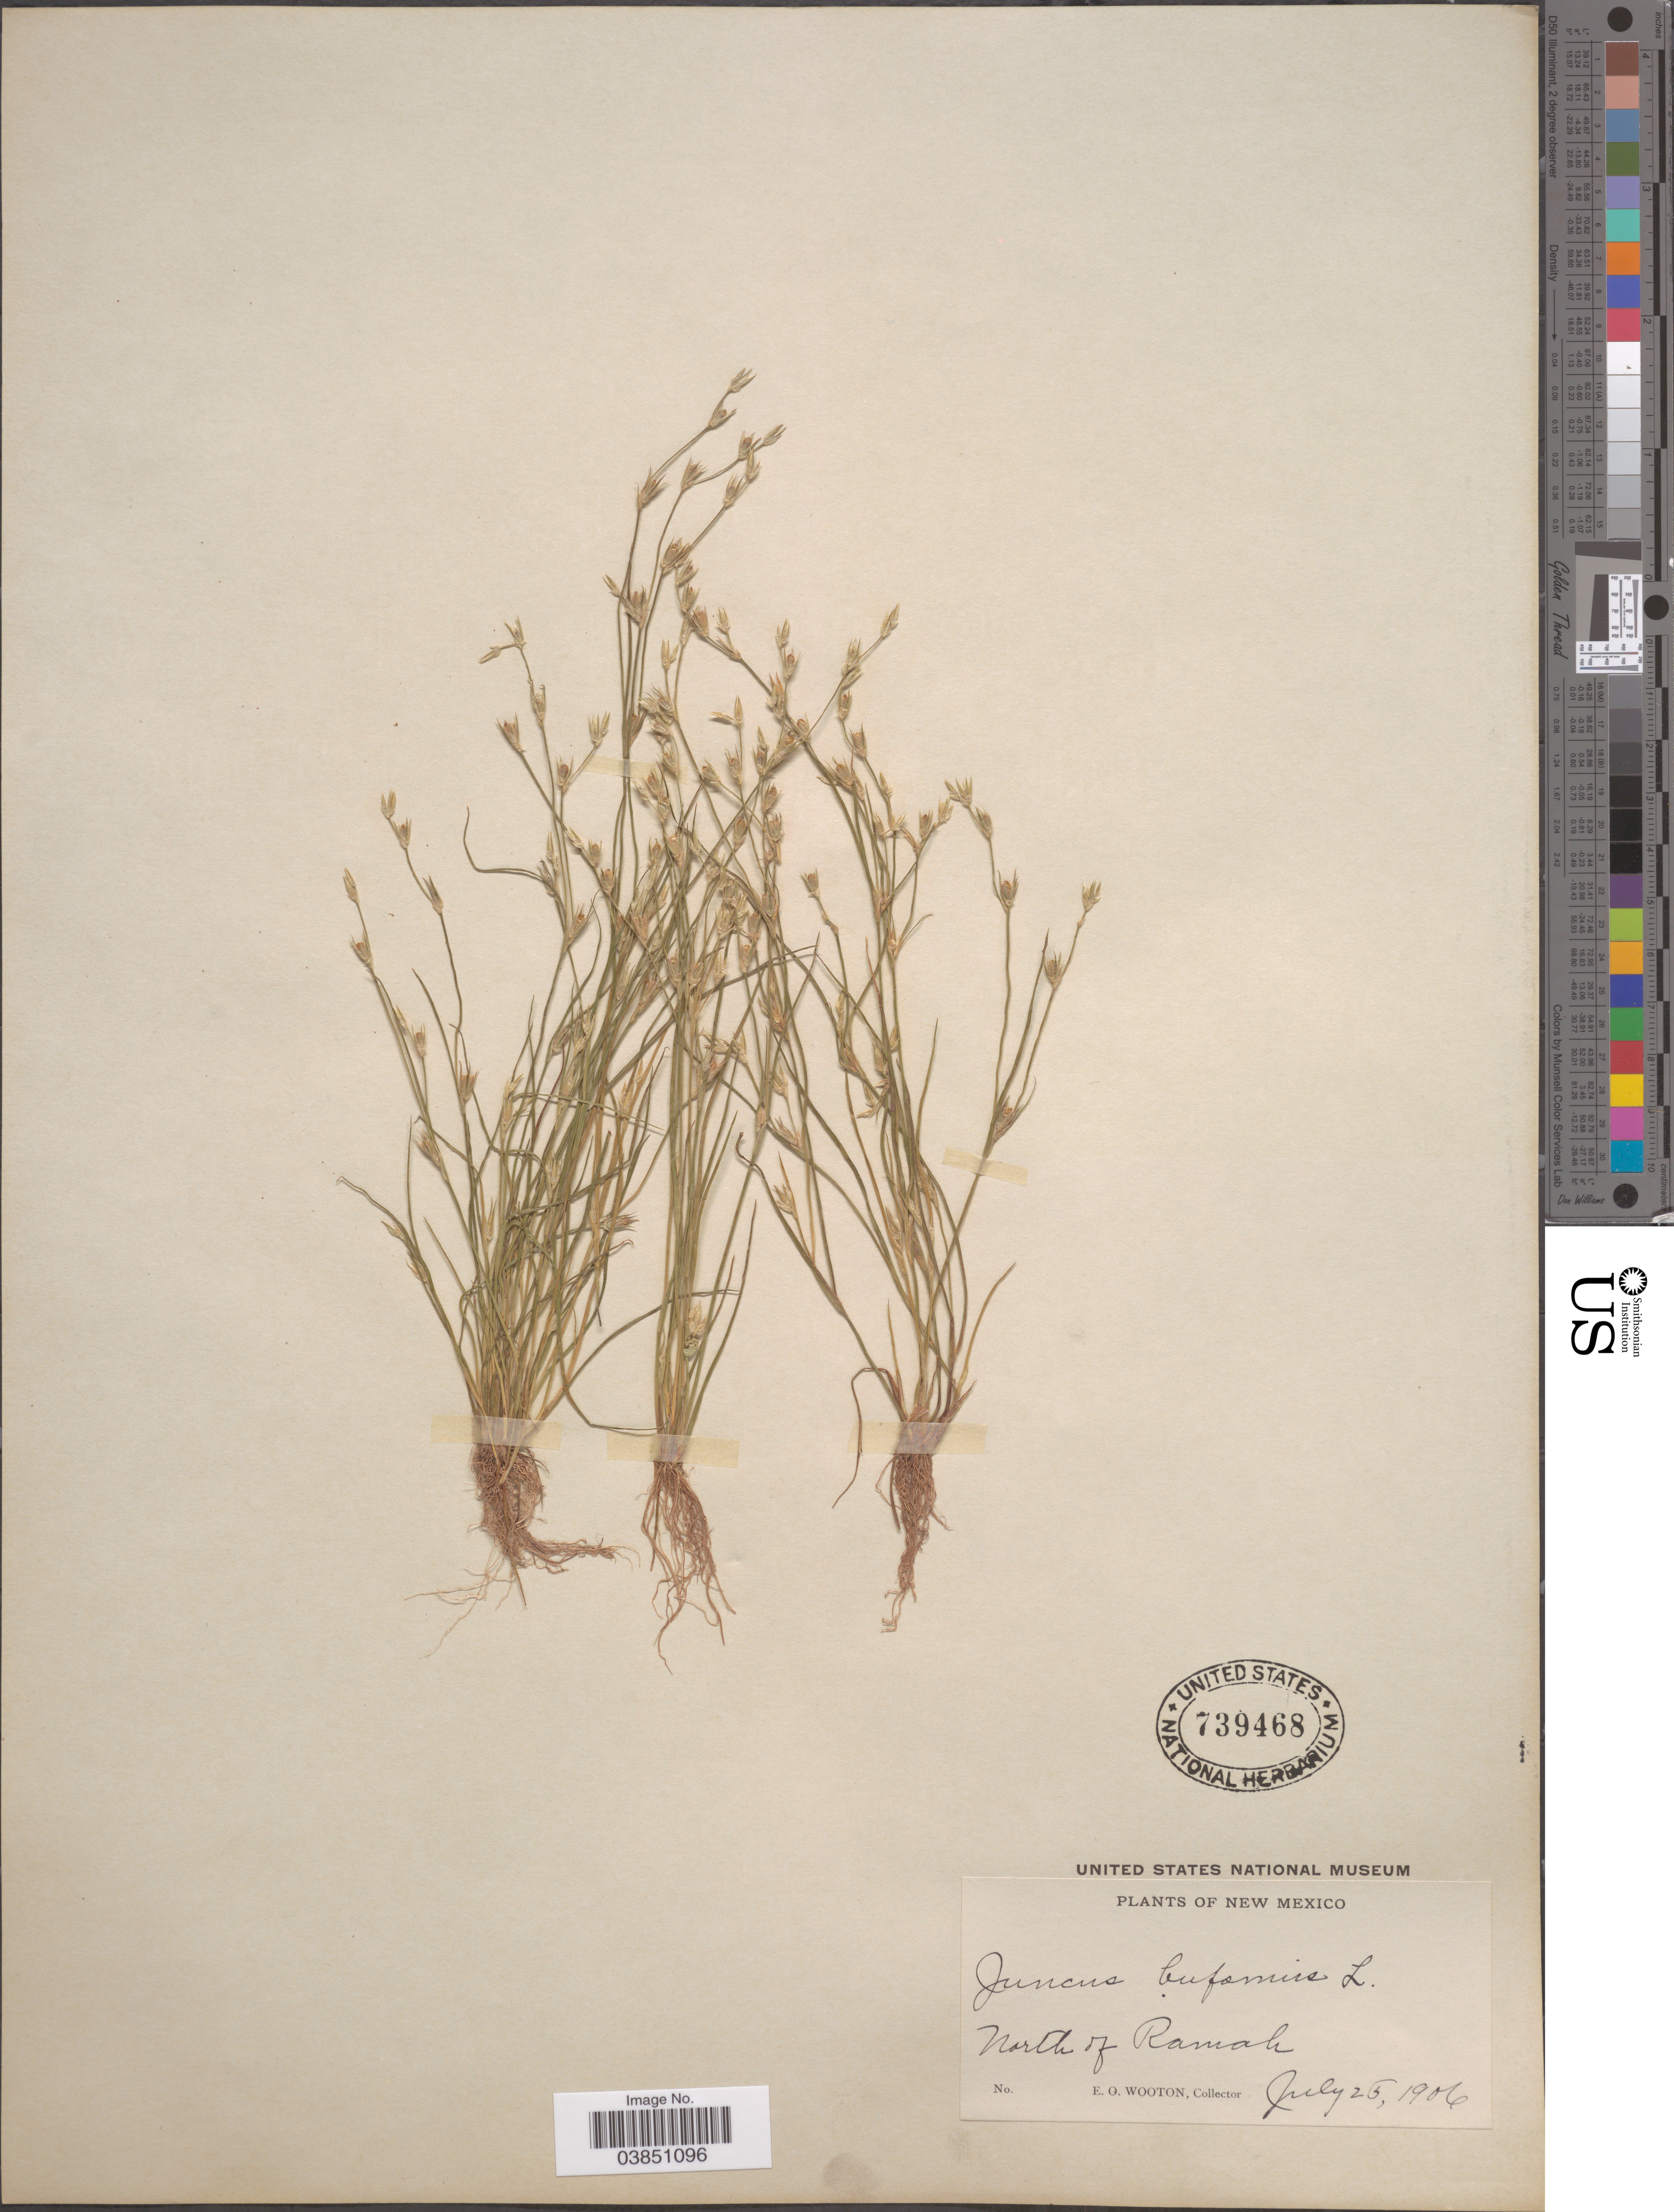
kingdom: Plantae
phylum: Tracheophyta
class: Liliopsida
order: Poales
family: Juncaceae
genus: Juncus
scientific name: Juncus bufonius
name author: L.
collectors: E. O. Wooton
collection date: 1906-07-25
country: United States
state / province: New Mexico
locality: North of Ramah.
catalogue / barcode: US 739468